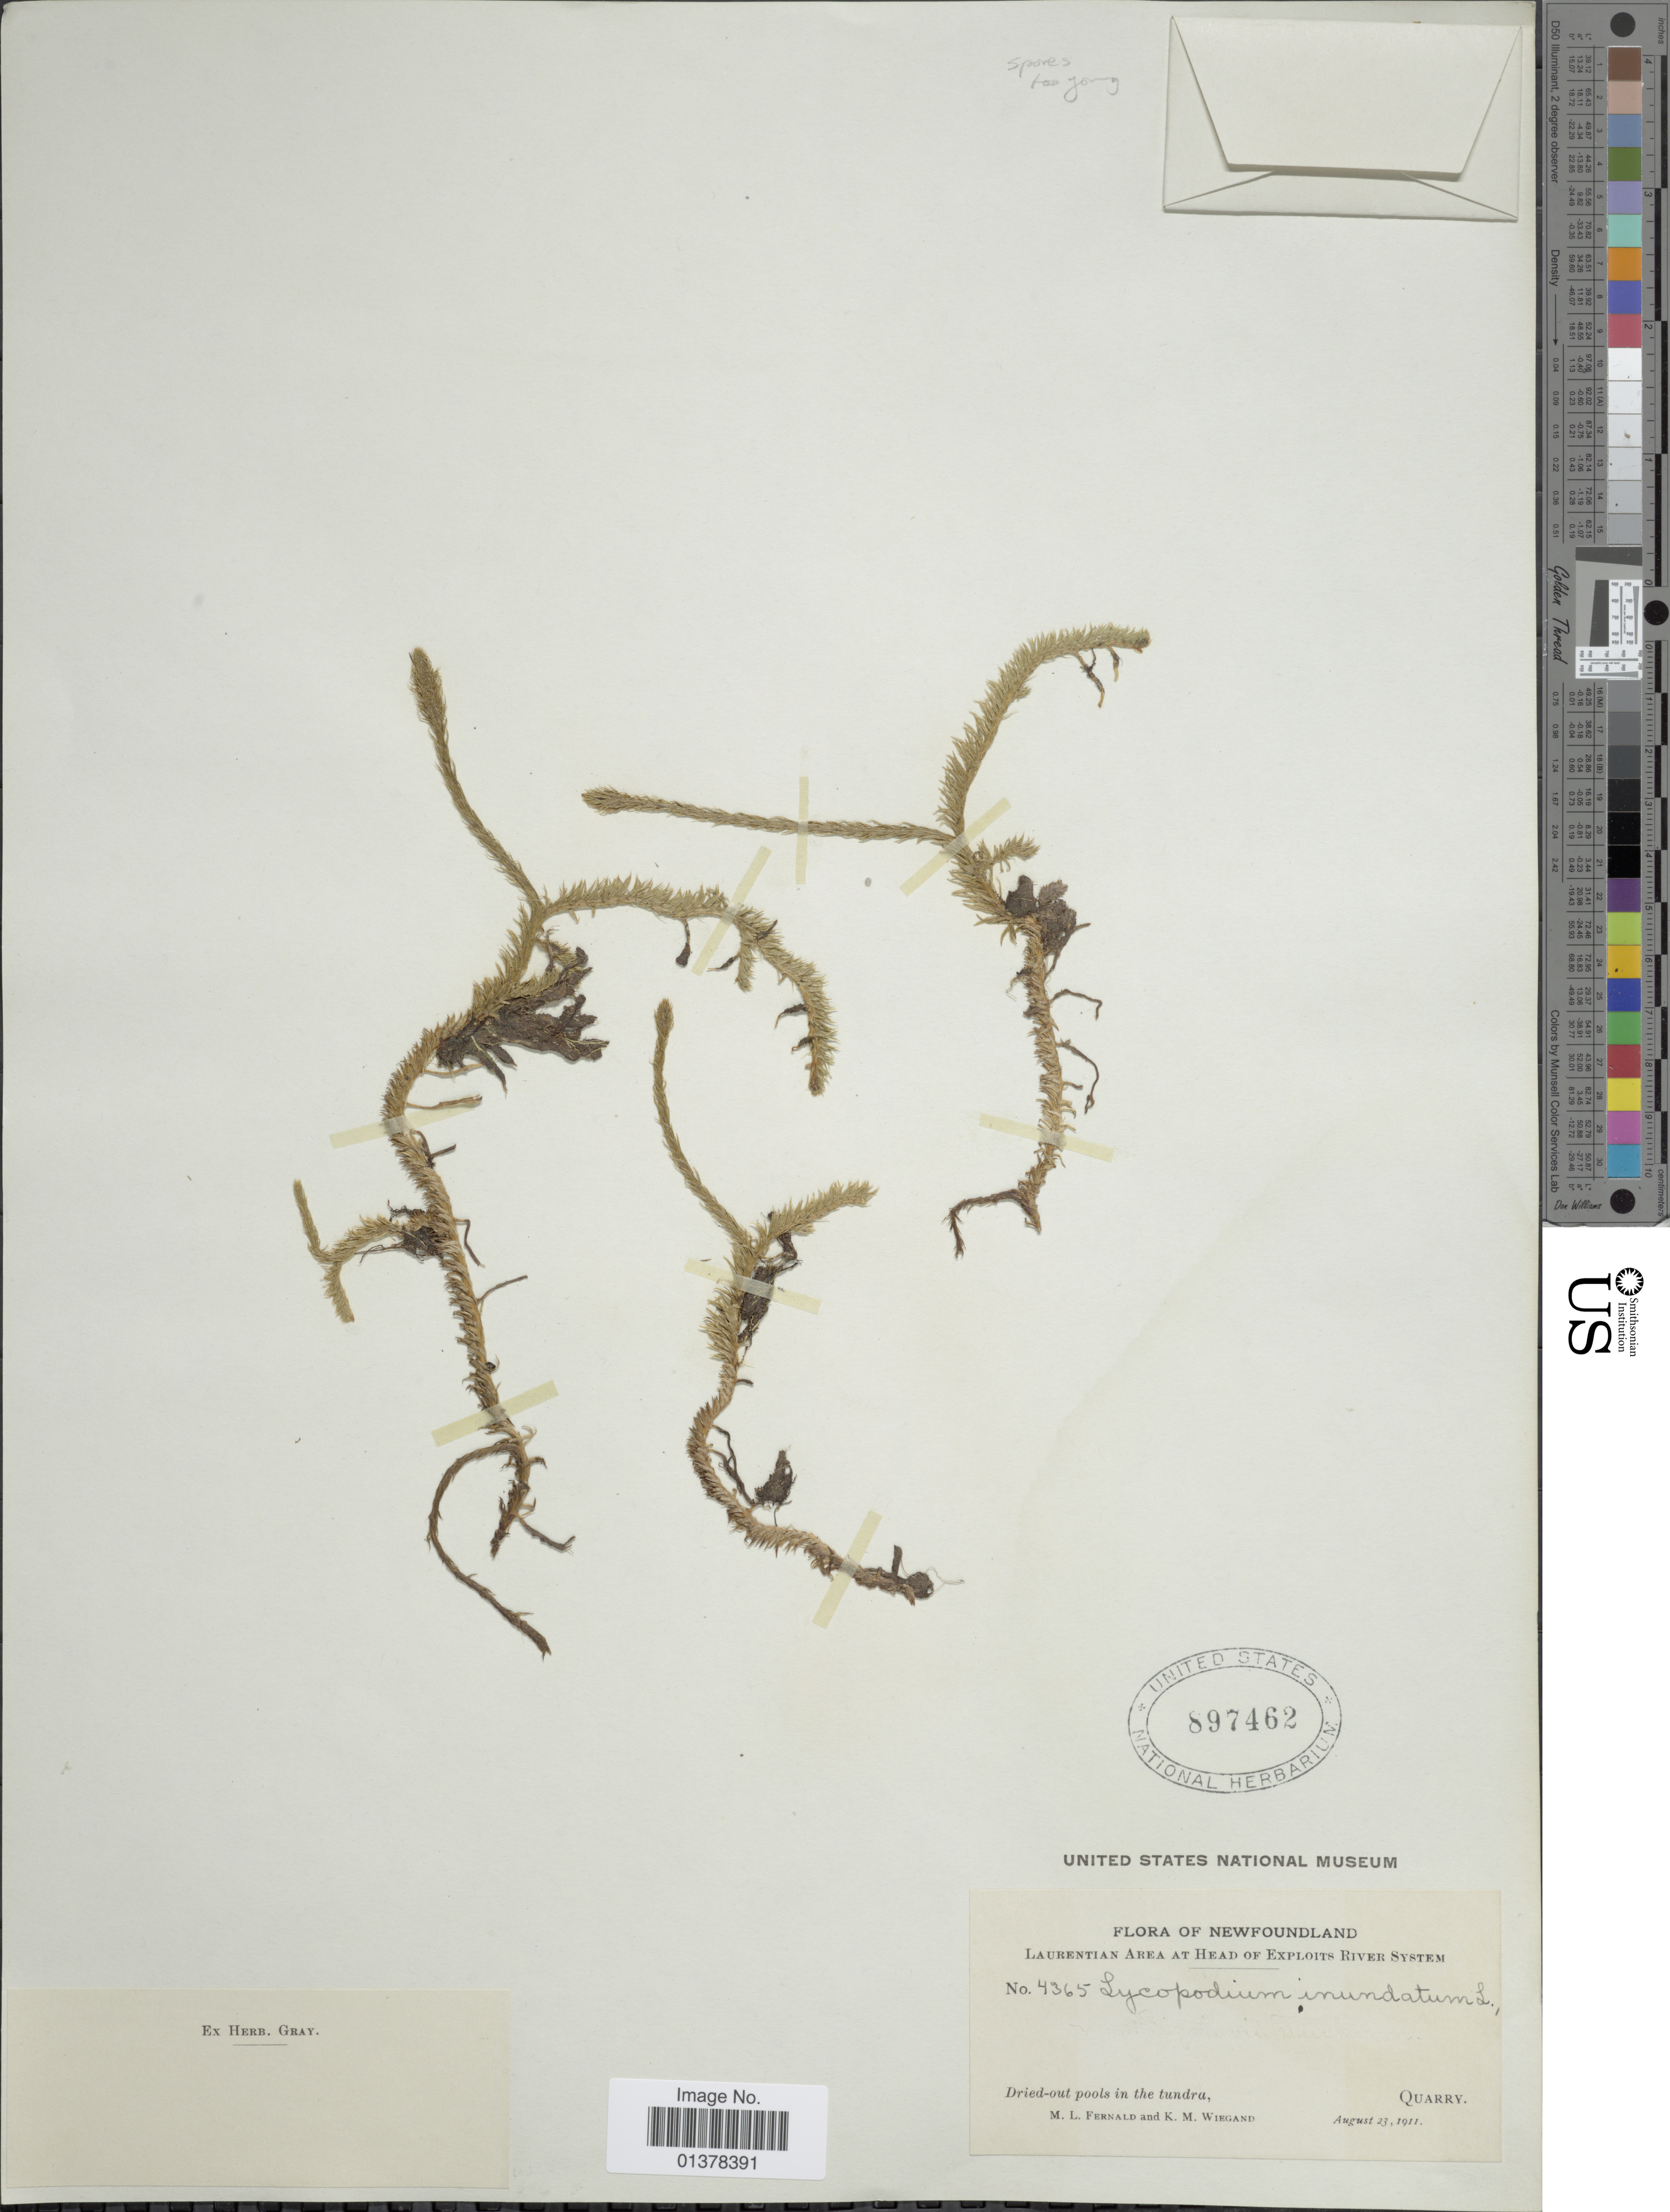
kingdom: Plantae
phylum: Tracheophyta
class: Lycopodiopsida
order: Lycopodiales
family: Lycopodiaceae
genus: Lycopodiella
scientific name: Lycopodiella inundata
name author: (L.) Holub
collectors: M. L. Fernald & K. M. Wiegand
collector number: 4365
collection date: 1911-08-23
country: Canada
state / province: Newfoundland and Labrador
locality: Laurentian Area at head of Exploits River System, Dried-out pools in the tundru, Quarry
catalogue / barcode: US 897462